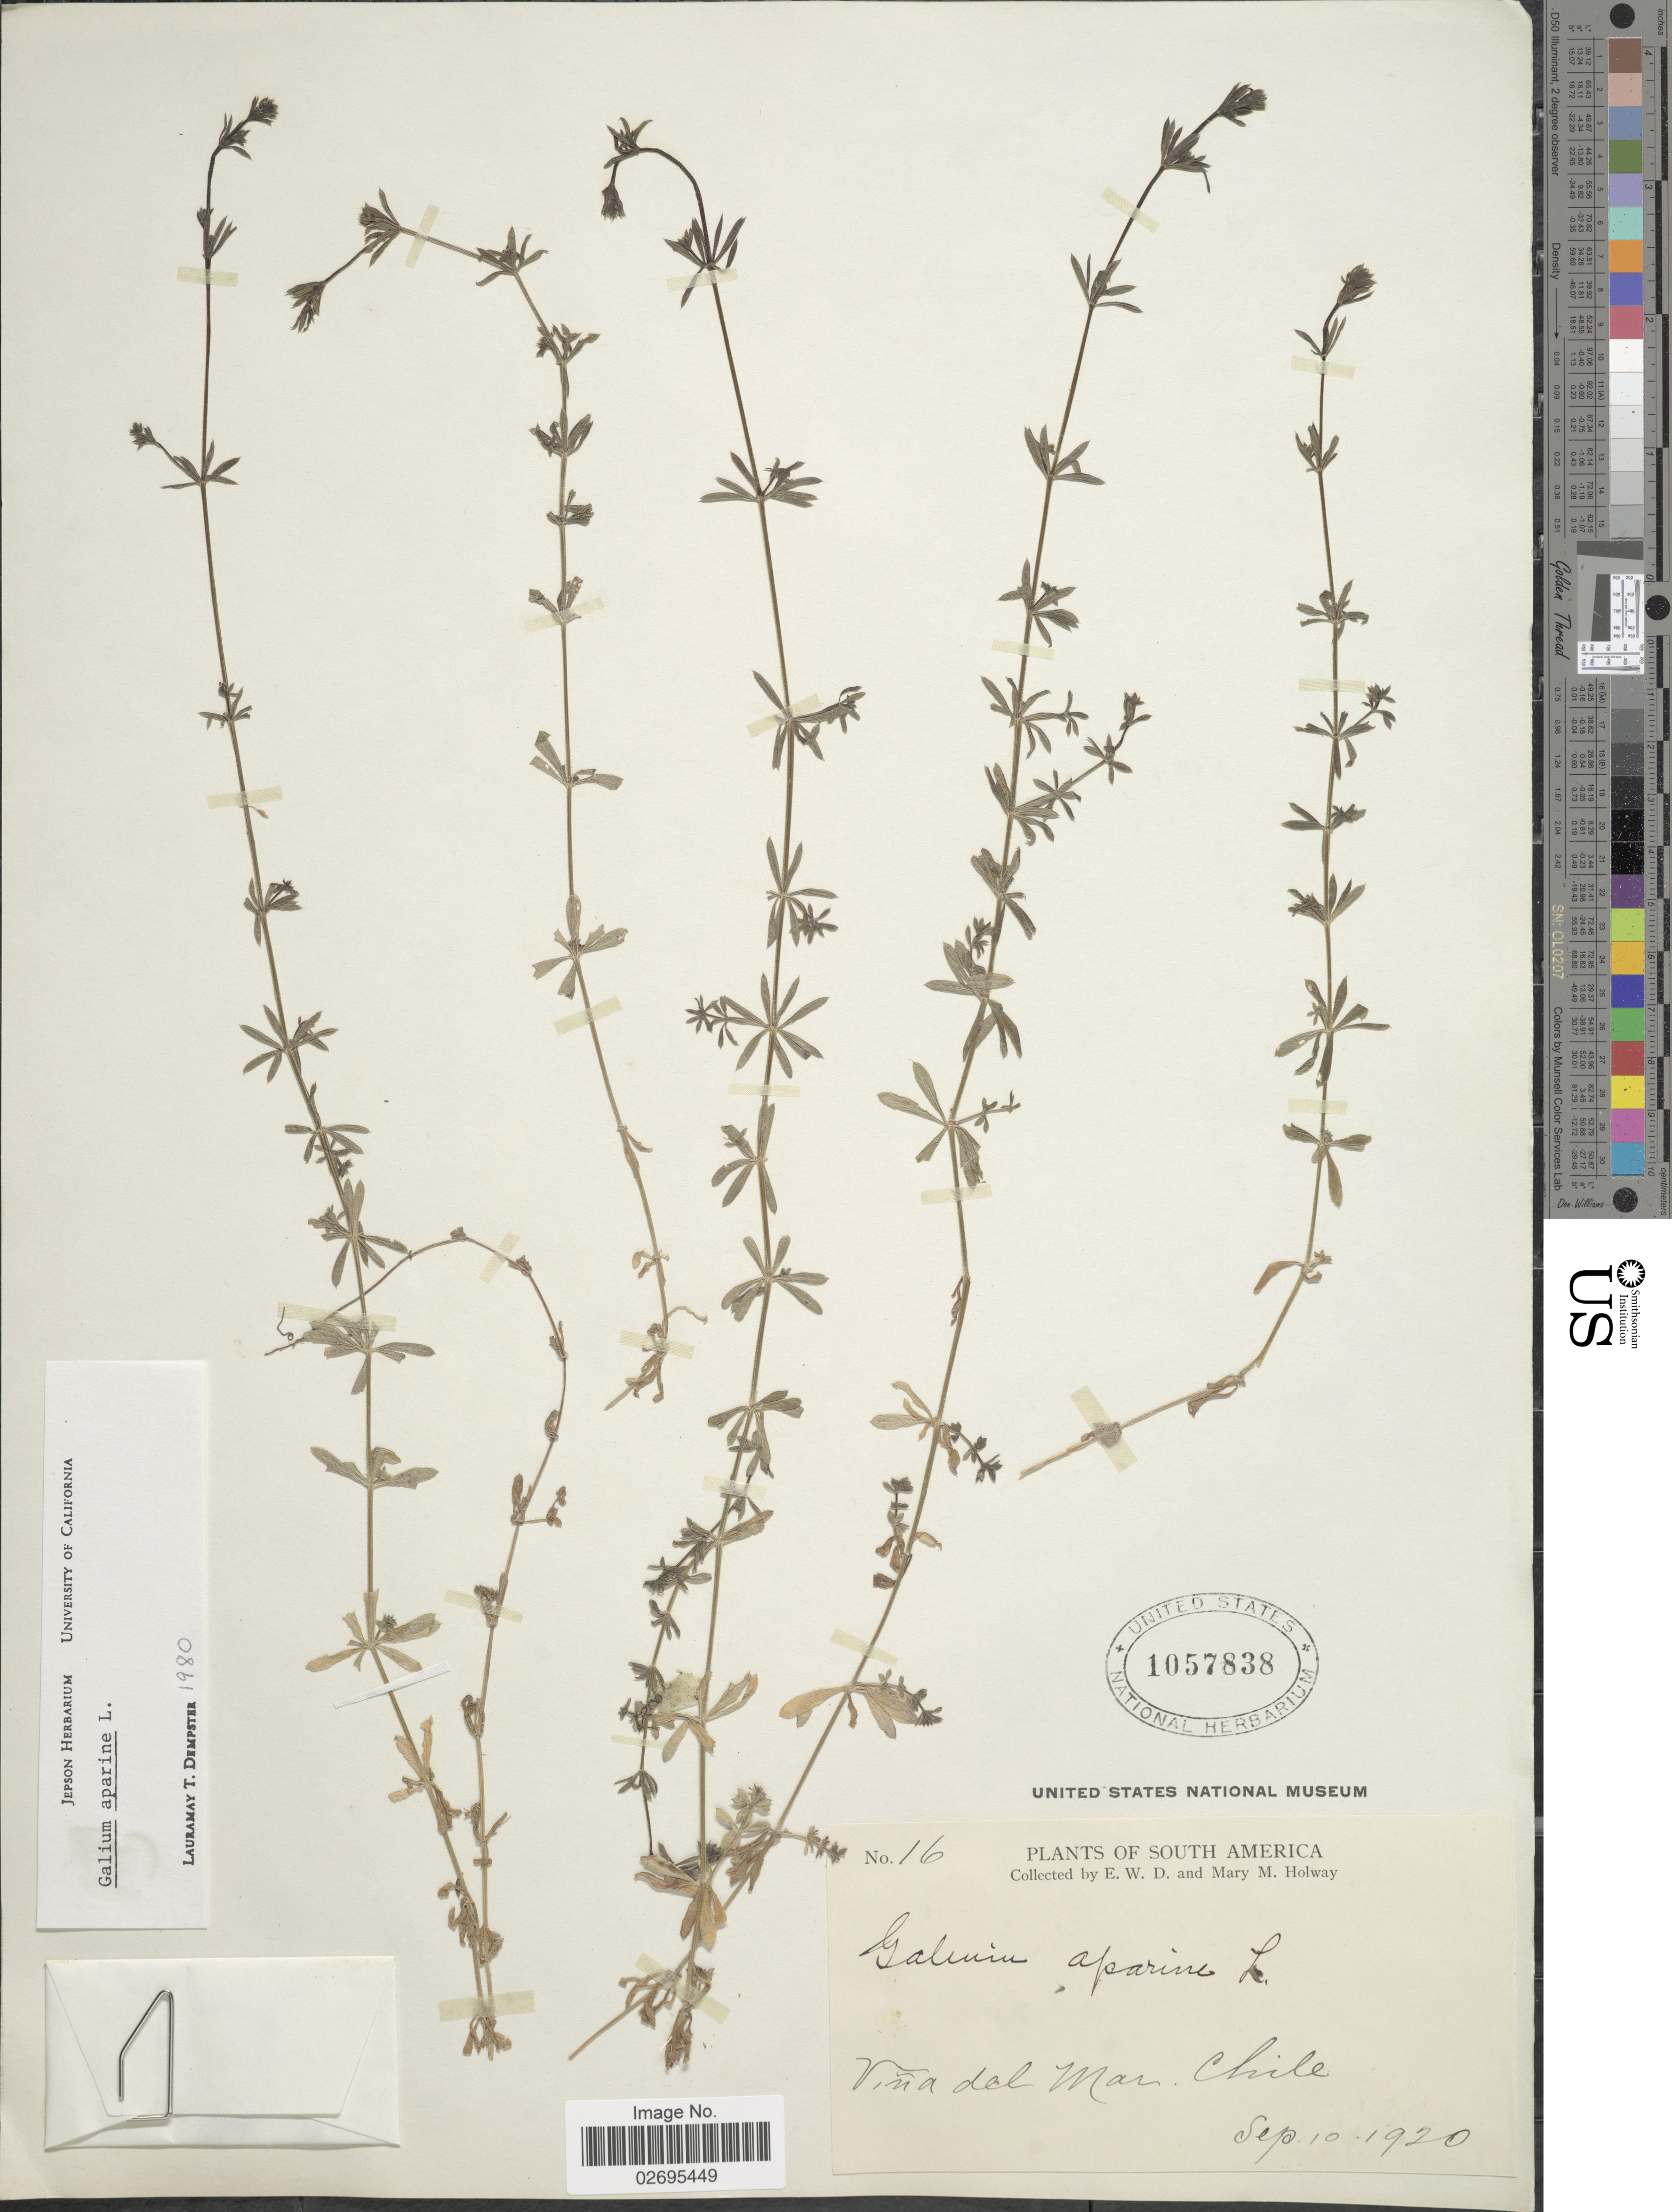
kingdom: Plantae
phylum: Tracheophyta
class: Magnoliopsida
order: Gentianales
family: Rubiaceae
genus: Galium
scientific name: Galium aparine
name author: L.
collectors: E. W. D. Holway & M. M. Holway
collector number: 16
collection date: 1920-09-10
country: Chile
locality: Viña del Mar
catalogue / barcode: US 1057838